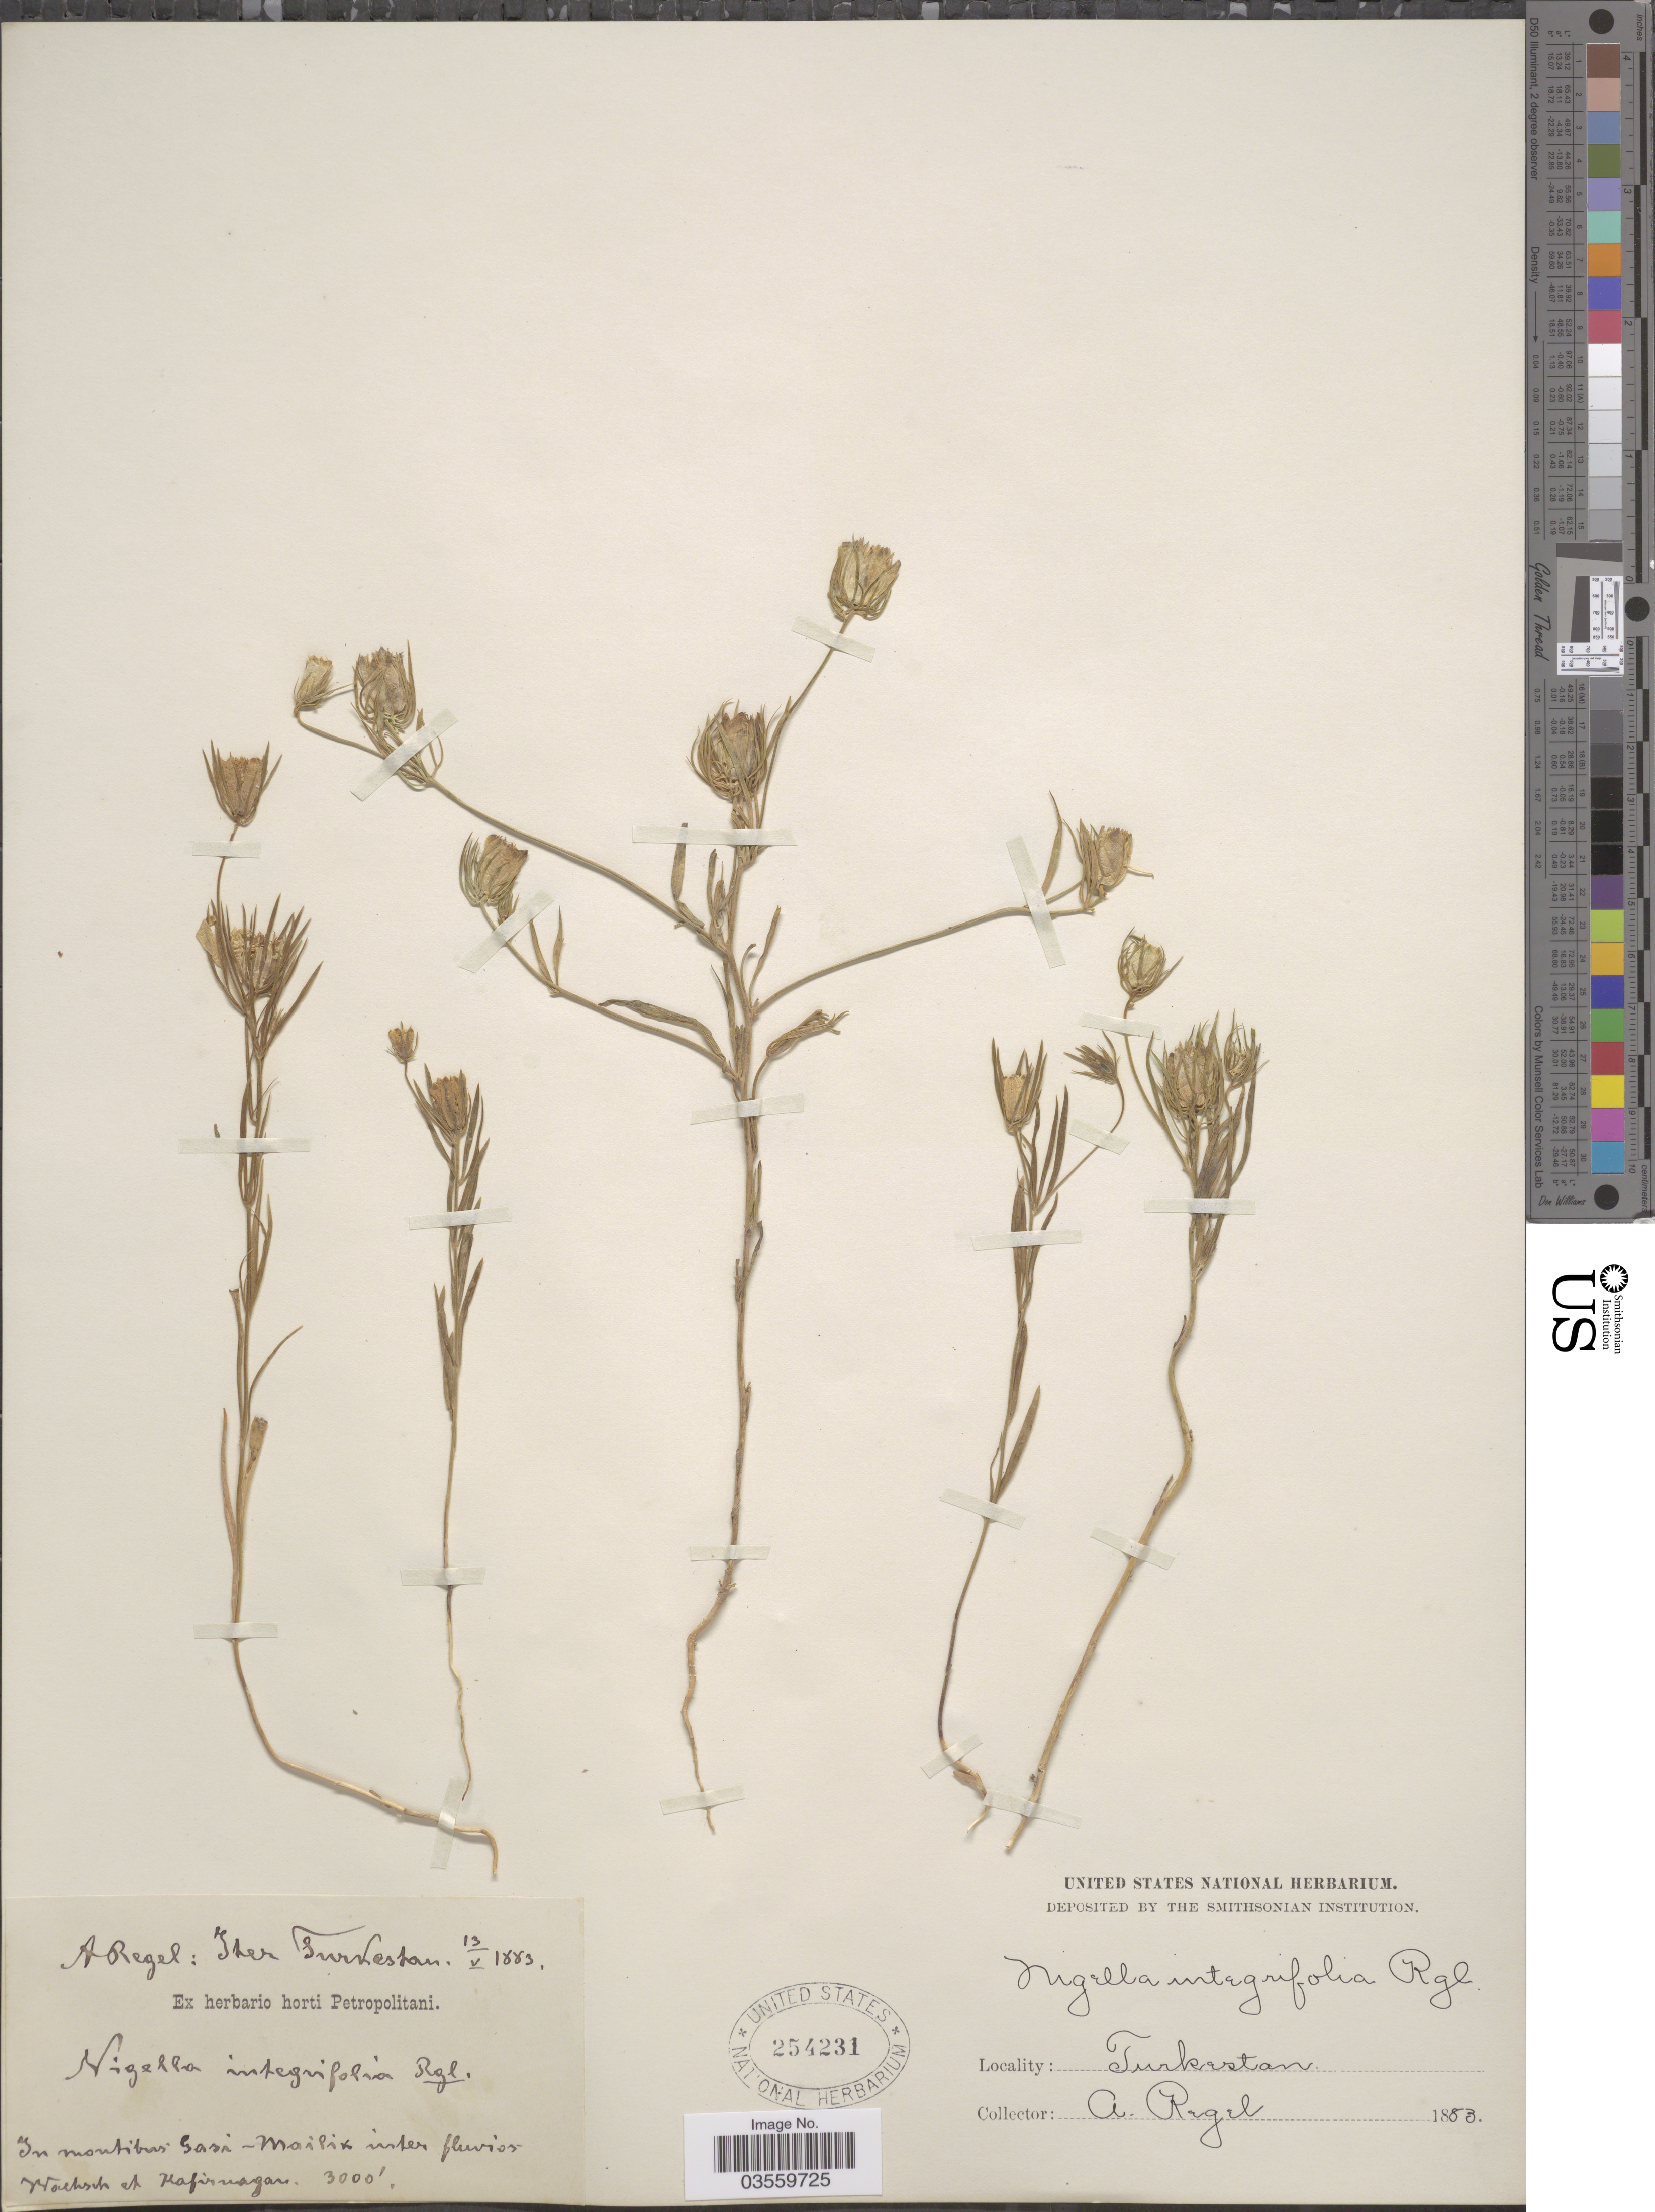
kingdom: Plantae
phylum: Tracheophyta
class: Magnoliopsida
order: Ranunculales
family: Ranunculaceae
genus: Nigella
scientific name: Nigella integrifolia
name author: Regel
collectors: A. Regel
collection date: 1883-05-13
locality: Turkestan. In montibus Gasi - Mailik inter fluvios Wachsch et Kafirmagan. [interpreted]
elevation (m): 914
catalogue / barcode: US 254231